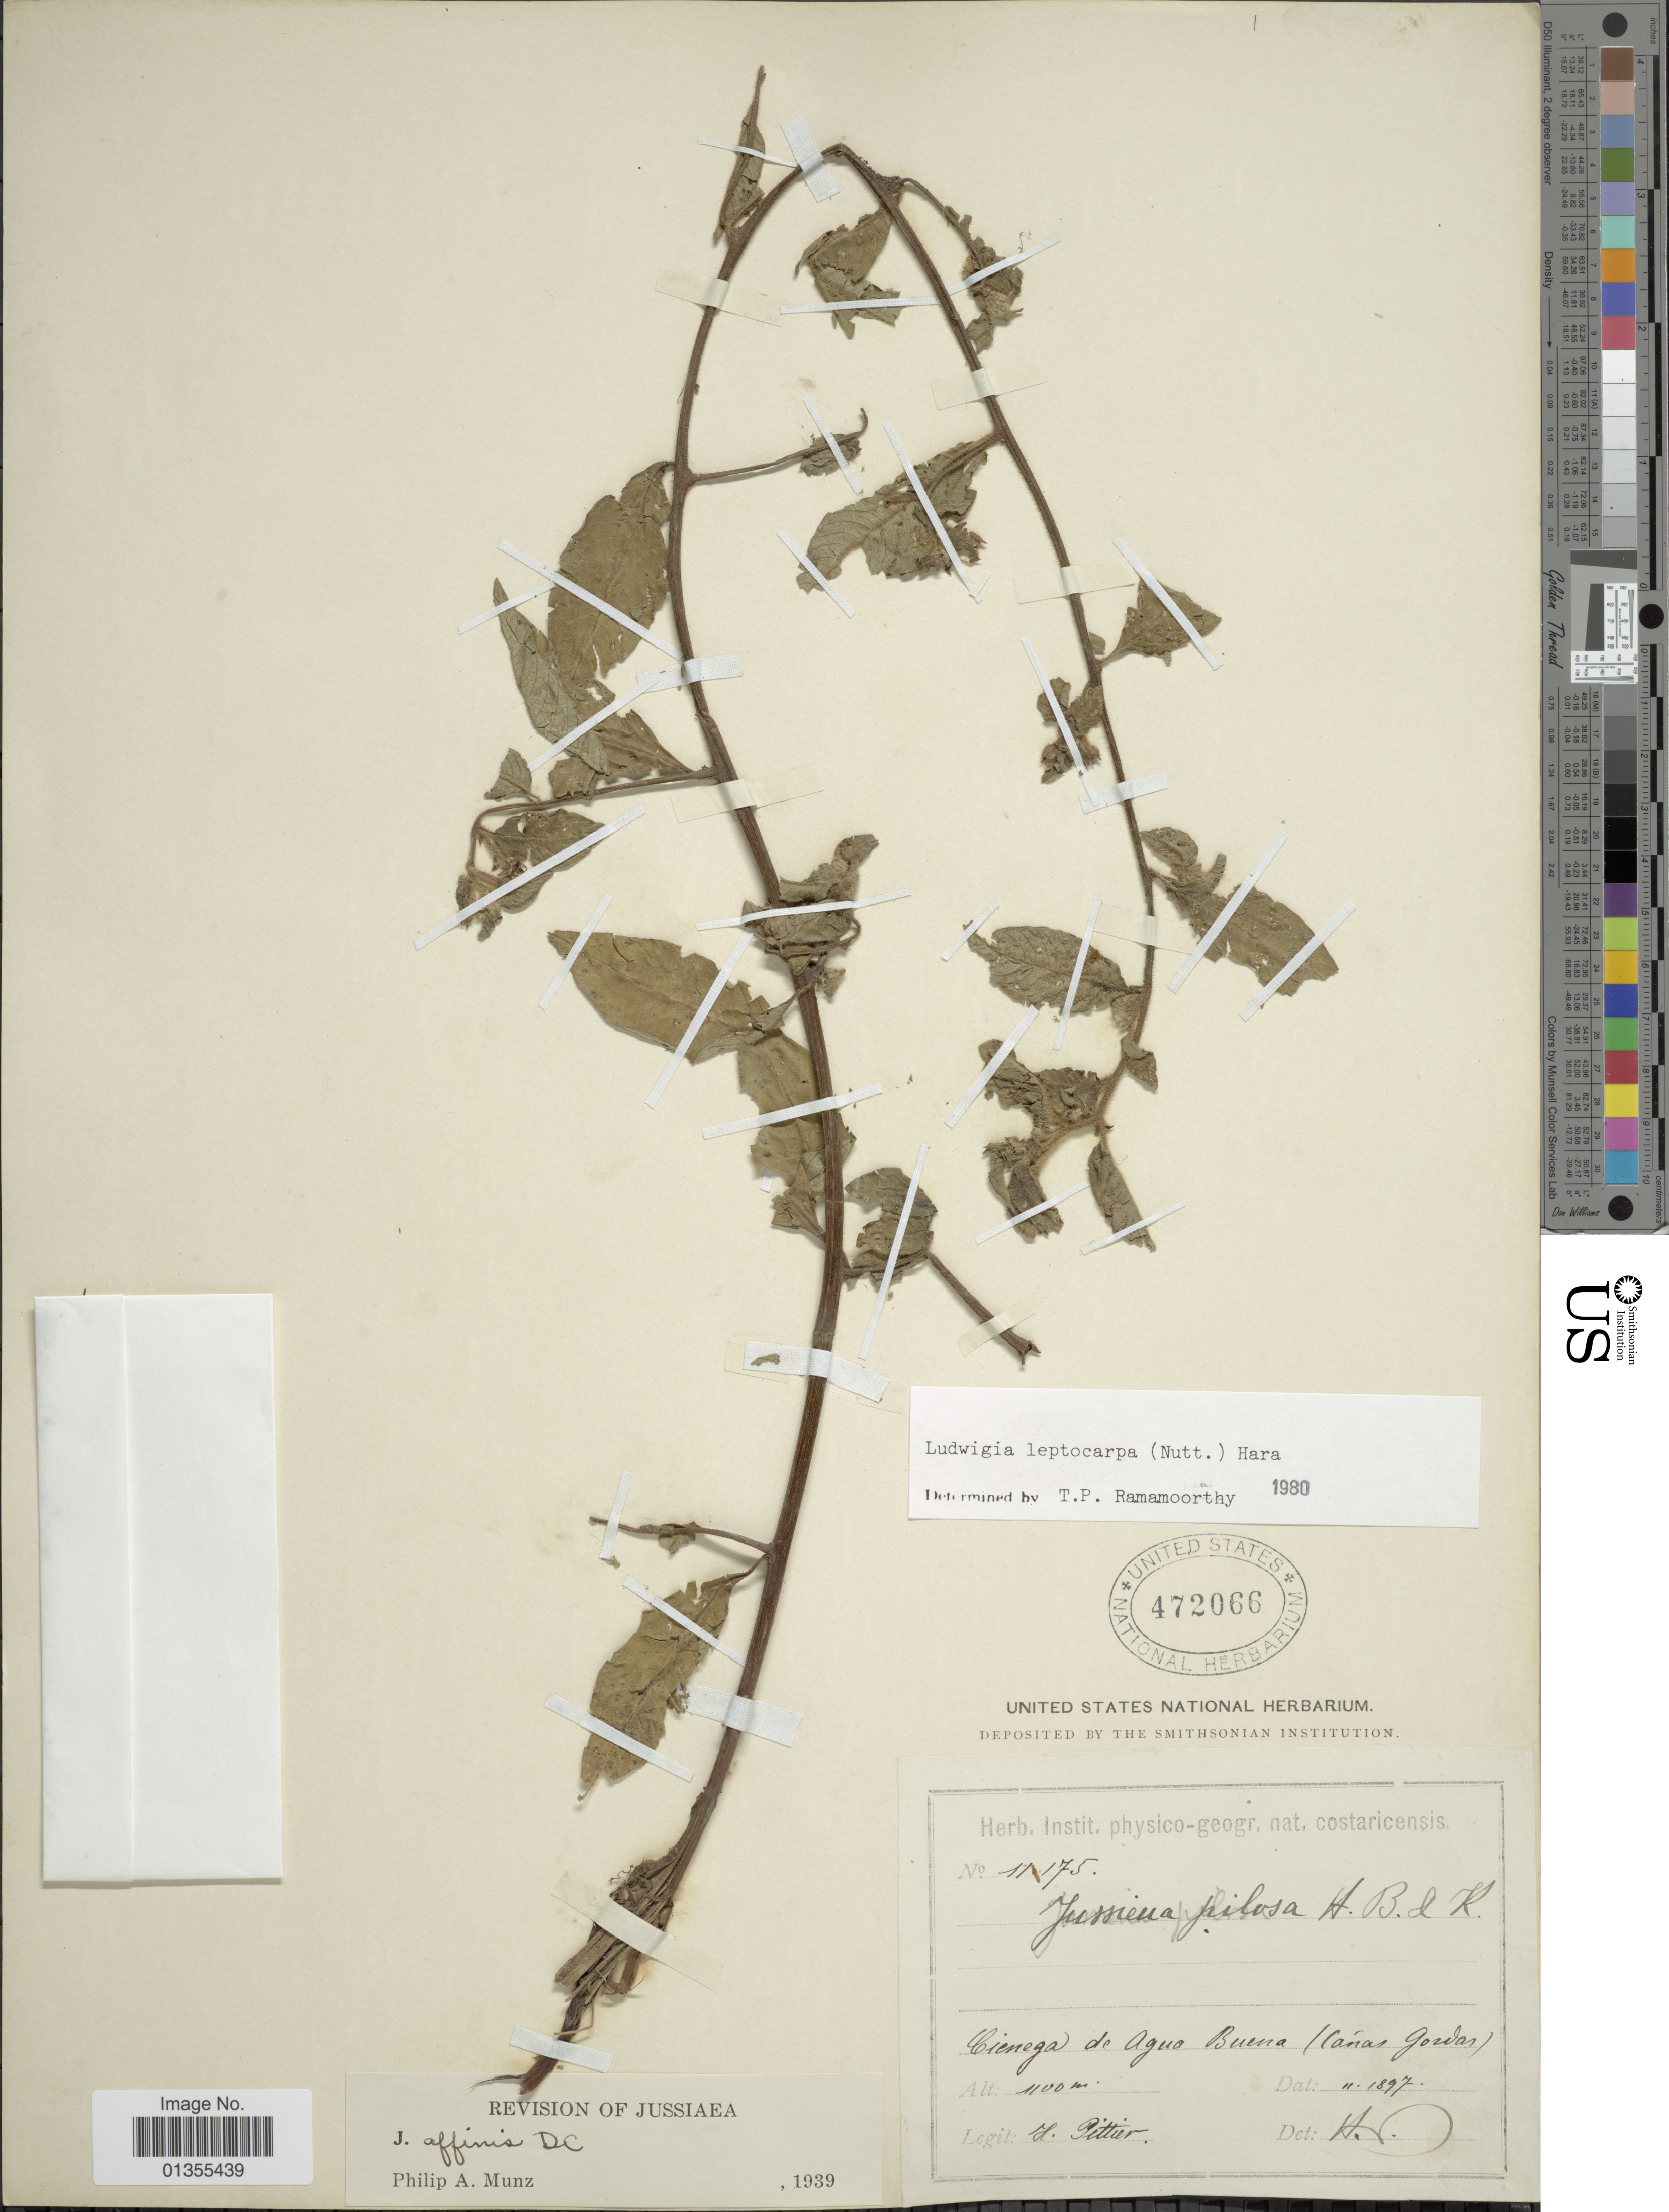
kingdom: Plantae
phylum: Tracheophyta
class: Magnoliopsida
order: Myrtales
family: Onagraceae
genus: Ludwigia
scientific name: Ludwigia leptocarpa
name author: (Nutt.) H. Hara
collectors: H. F. Pittier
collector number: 11175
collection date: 1897-11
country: Puerto Rico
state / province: Agua Buenas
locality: Cienega de Agua Buena (Cañas Gordas)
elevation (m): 1100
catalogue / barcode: US 472066